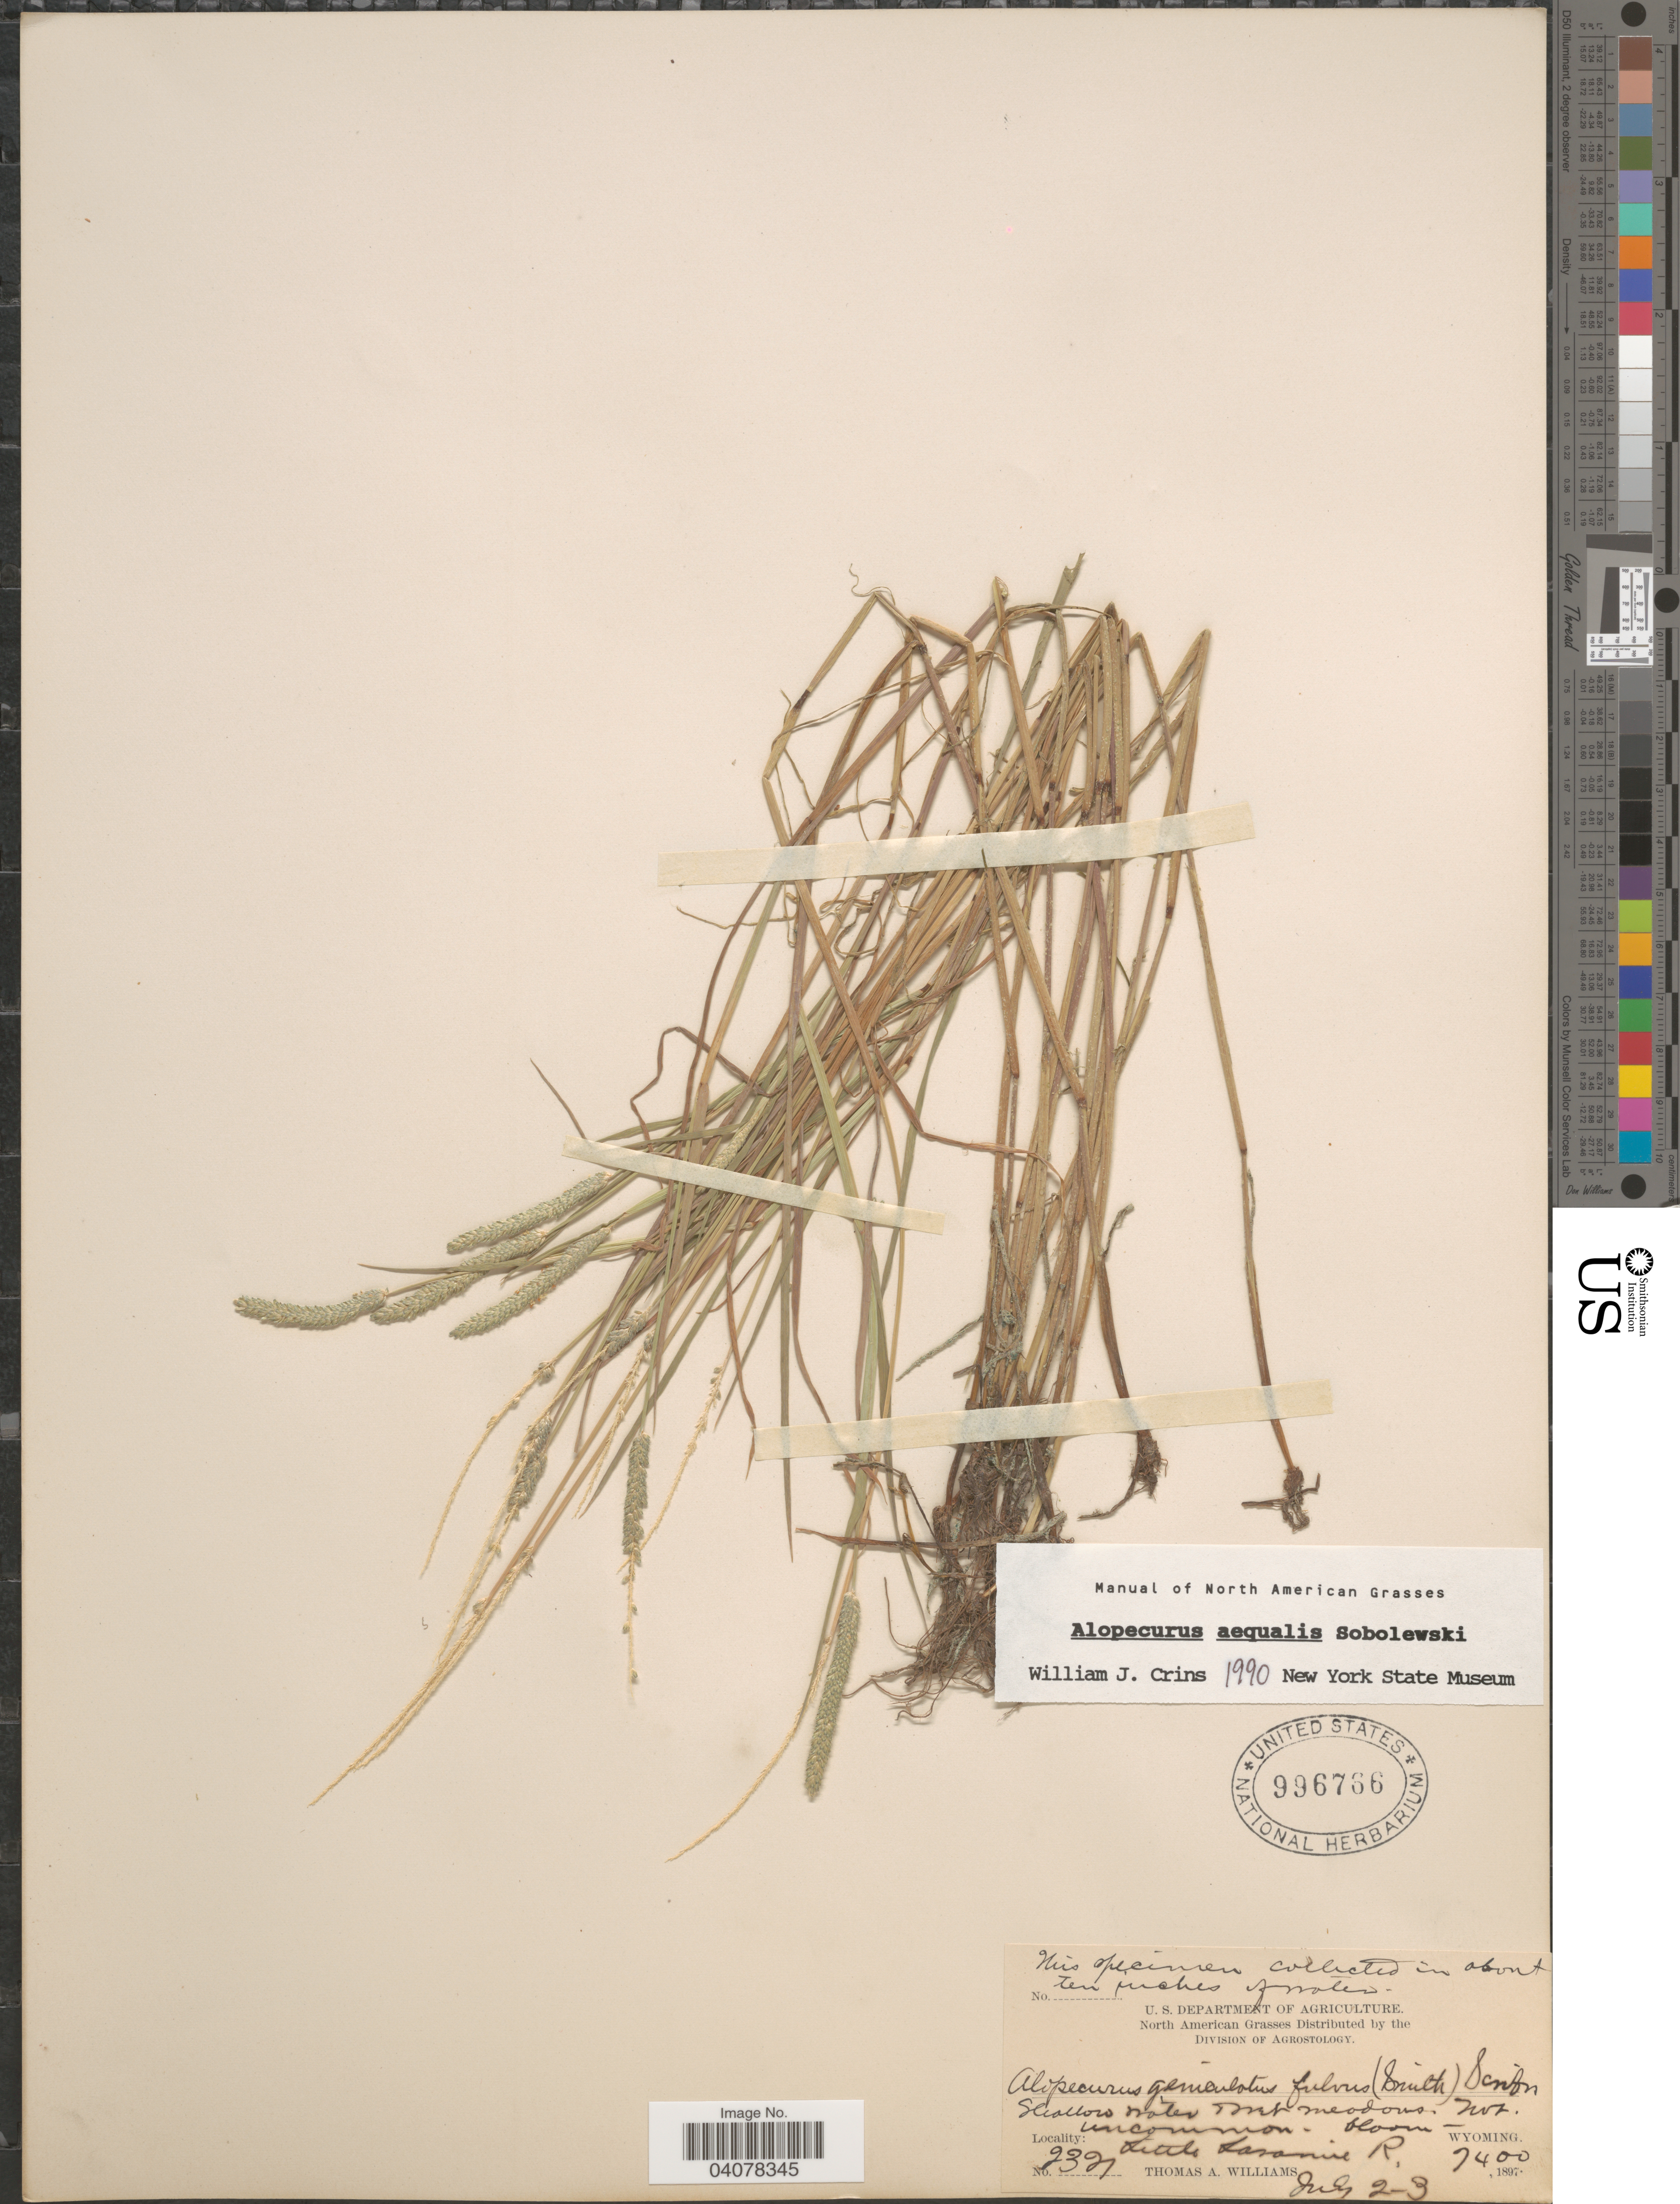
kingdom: Plantae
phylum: Tracheophyta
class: Liliopsida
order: Poales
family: Poaceae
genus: Alopecurus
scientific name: Alopecurus aequalis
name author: Sobol.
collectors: T. A. Williams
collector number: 2321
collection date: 1897-07-23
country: United States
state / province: Wyoming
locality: Little Laramie R.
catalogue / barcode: US 996766